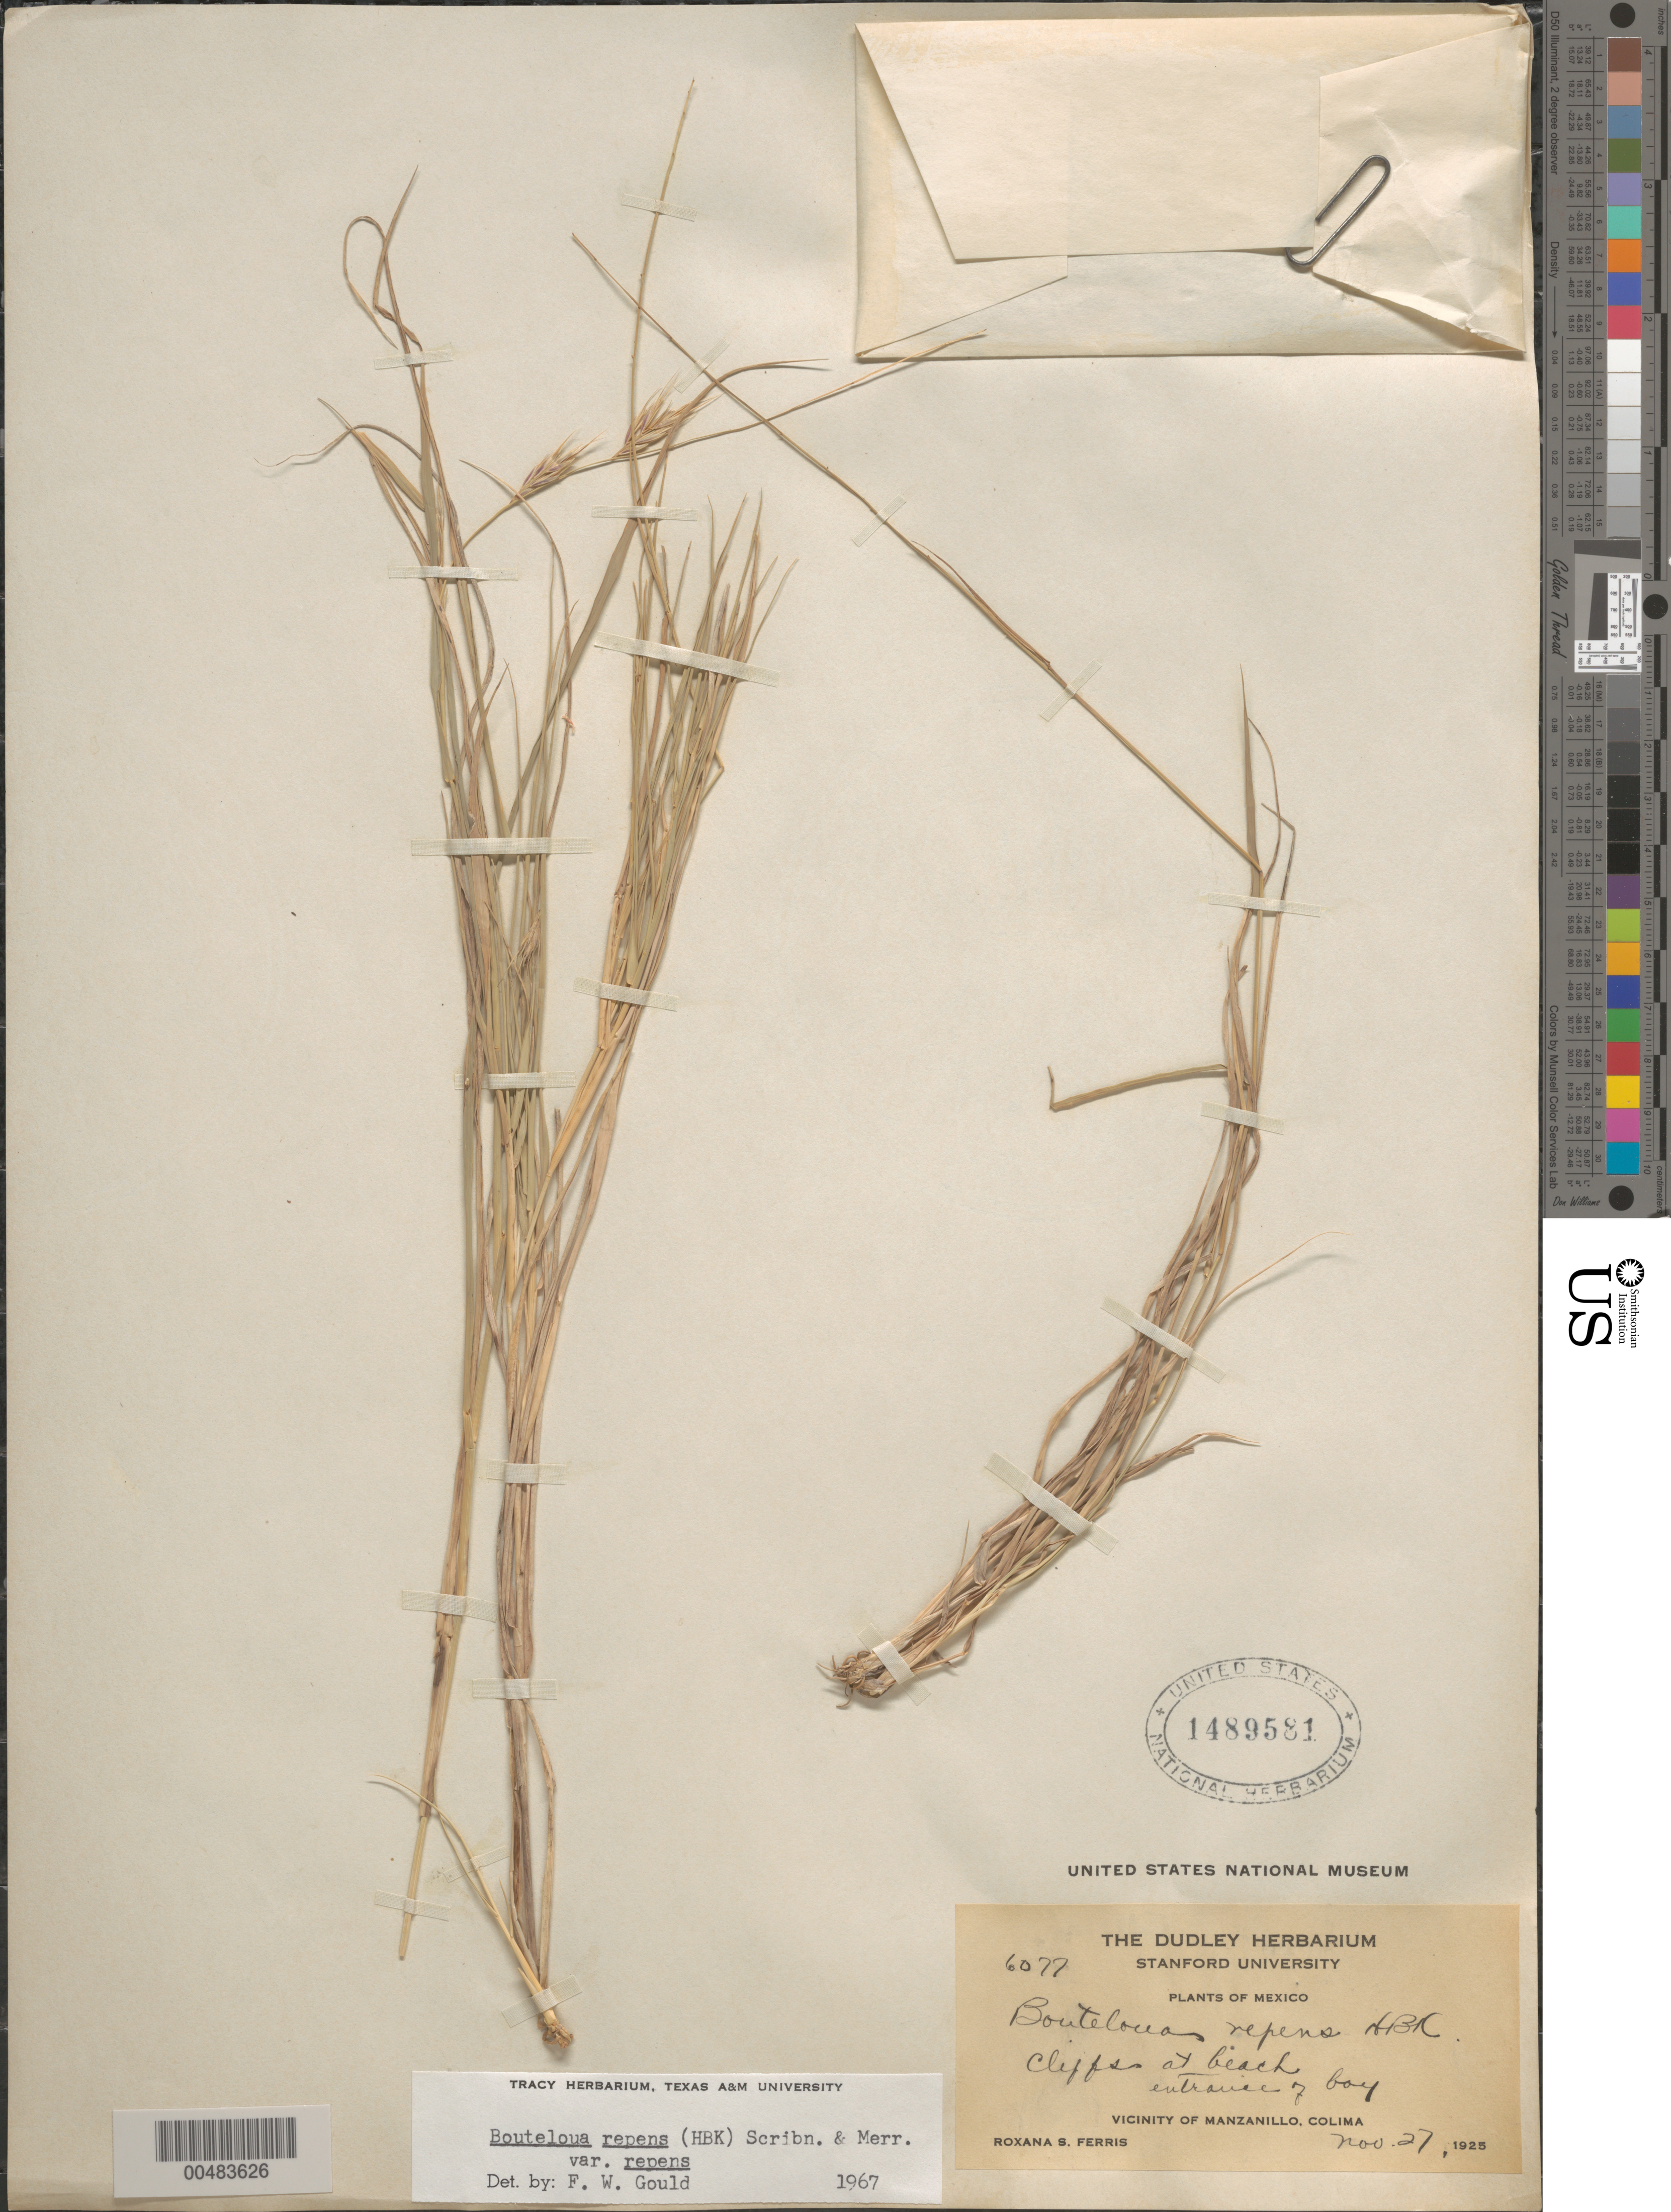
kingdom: Plantae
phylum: Tracheophyta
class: Liliopsida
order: Poales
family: Poaceae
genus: Bouteloua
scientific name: Bouteloua repens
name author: (Kunth) Scribn. & Merr.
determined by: Gould, F. W.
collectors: R. S. Ferris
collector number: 6077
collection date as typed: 27 Nov 1925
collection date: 1925-11-27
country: Mexico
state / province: Colima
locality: Vicinity of Manzanillo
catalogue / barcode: US 1489581